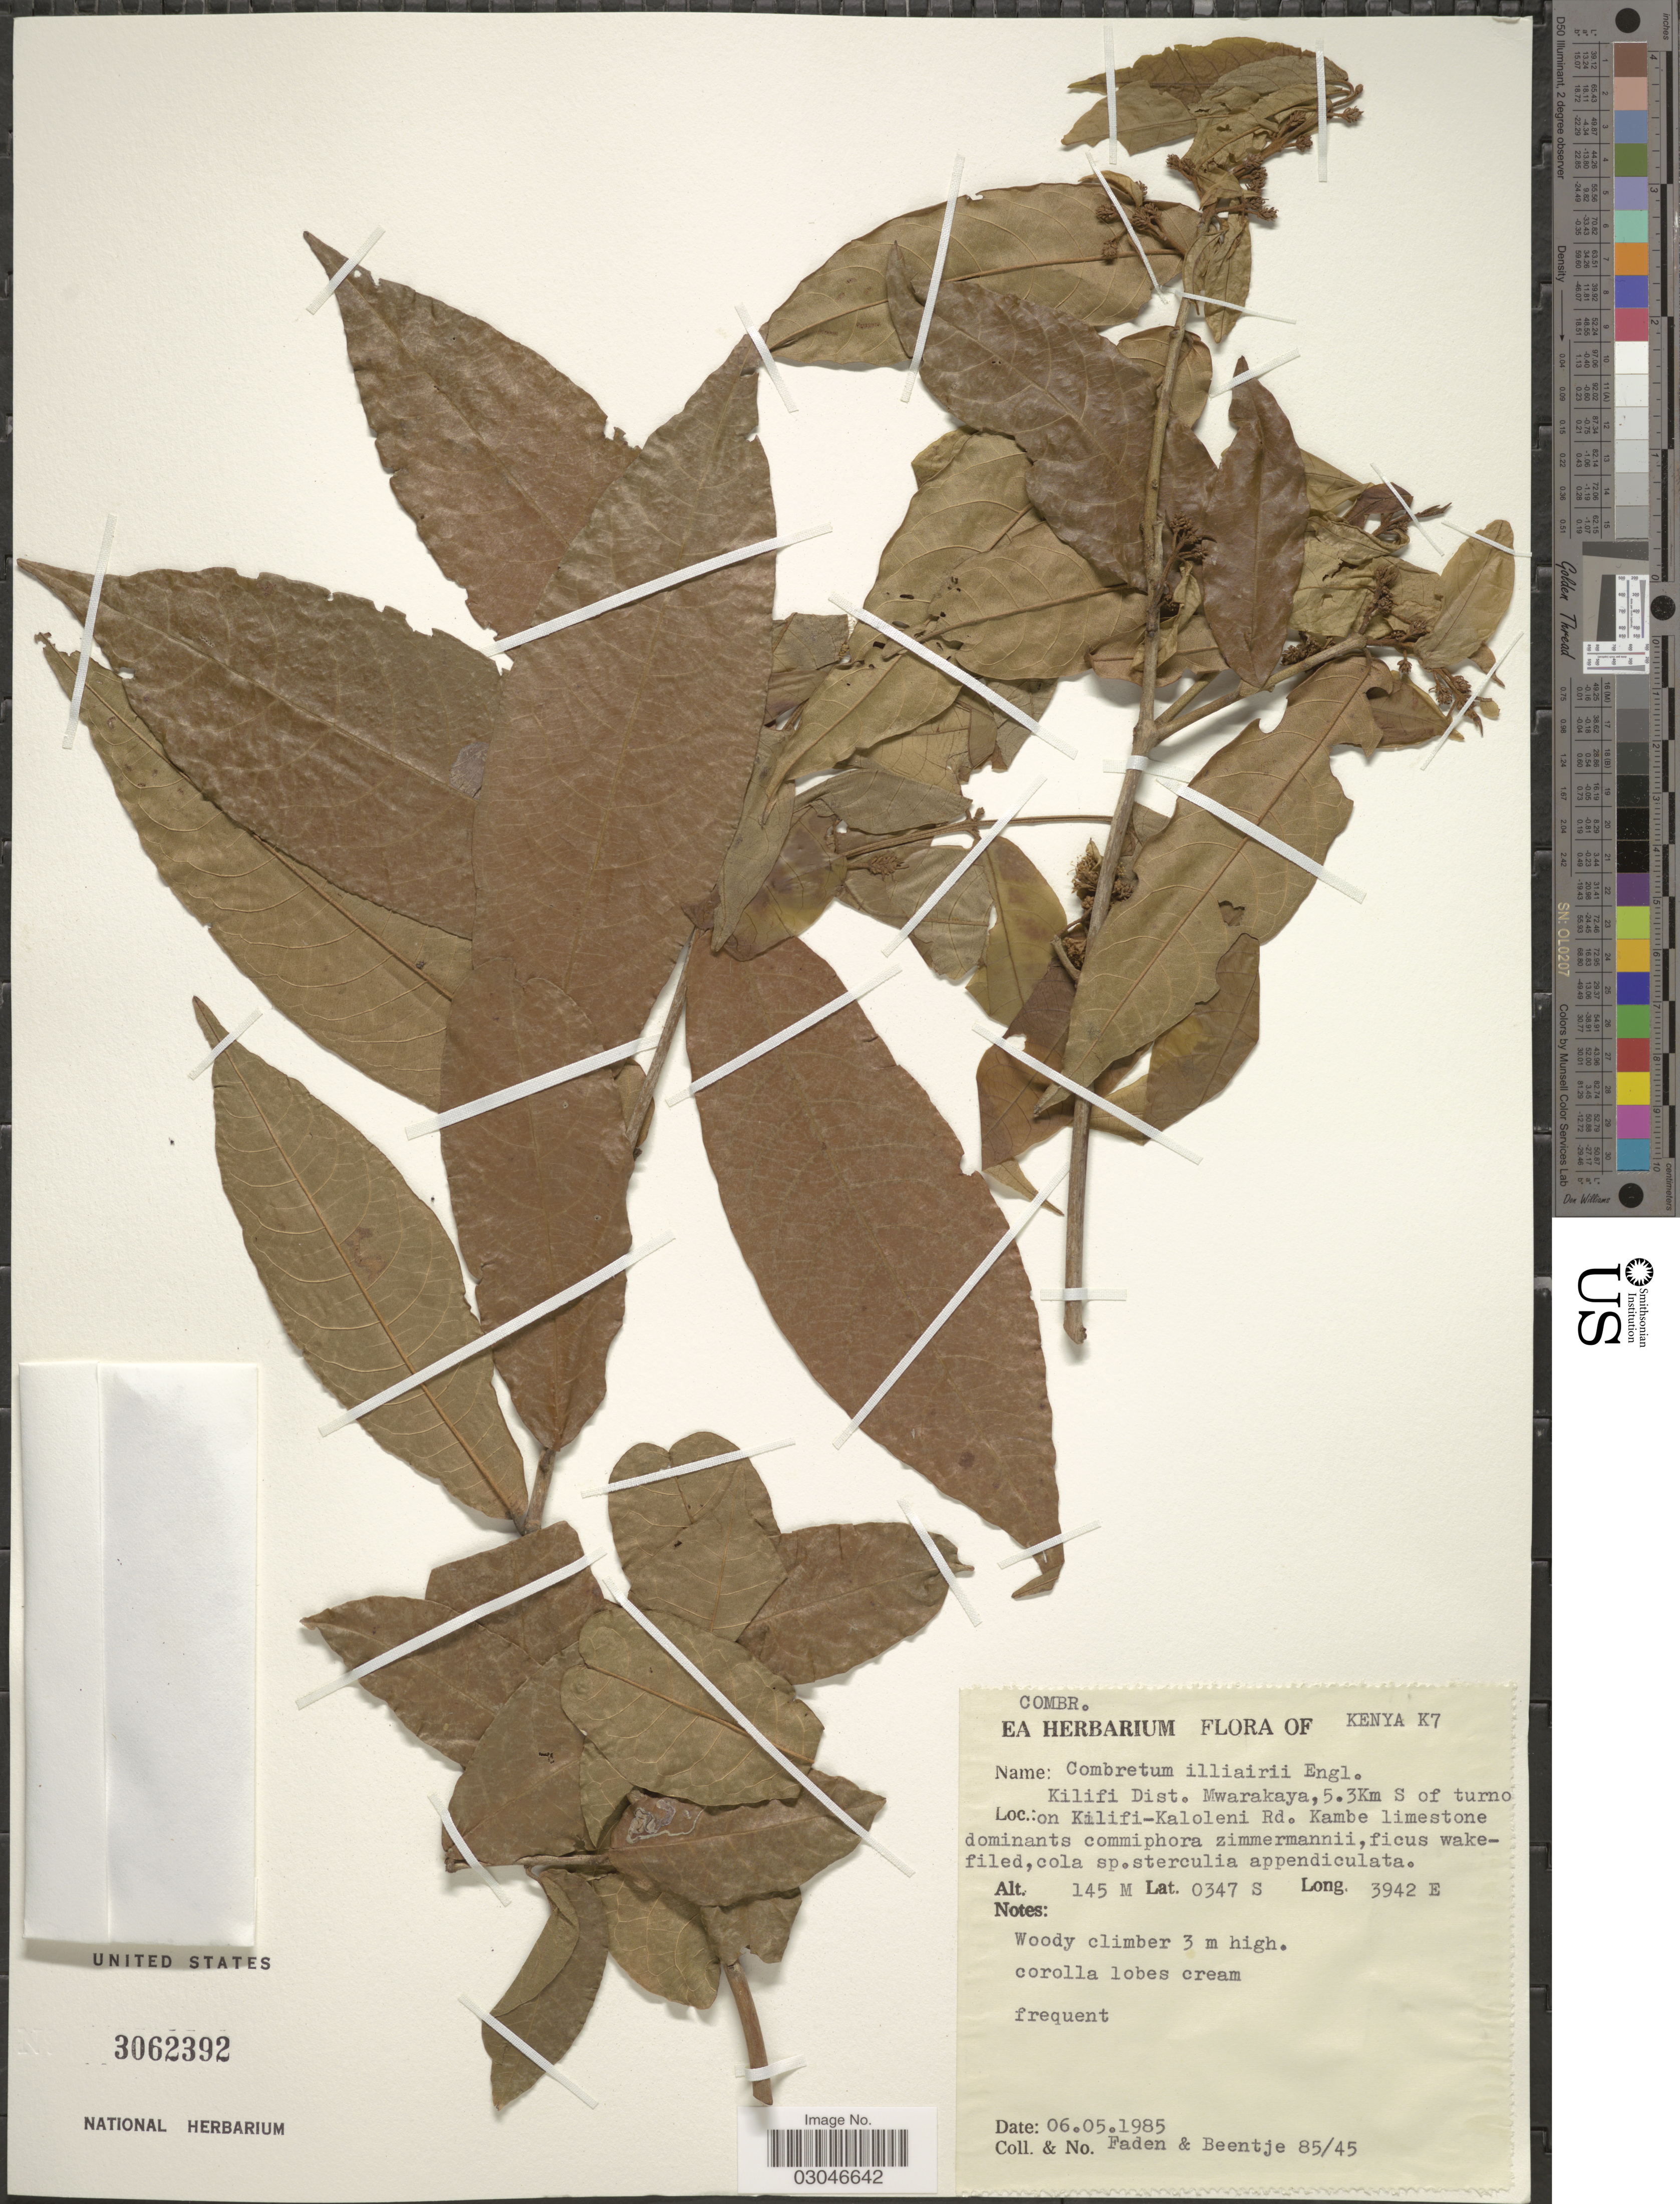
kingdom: Plantae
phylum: Tracheophyta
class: Magnoliopsida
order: Myrtales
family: Combretaceae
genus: Combretum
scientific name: Combretum illairii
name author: Engl.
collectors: -- Faden & -- Beentje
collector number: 85/45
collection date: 1985-05-06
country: Kenya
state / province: Kilifi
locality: Kilifi Dist. Mwarakaya, 5.3Km S of turnof [illegible text] on Kilifi-Kaloleni Rd. Kambe. Kenya K7.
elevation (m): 145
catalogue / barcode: US 3062392